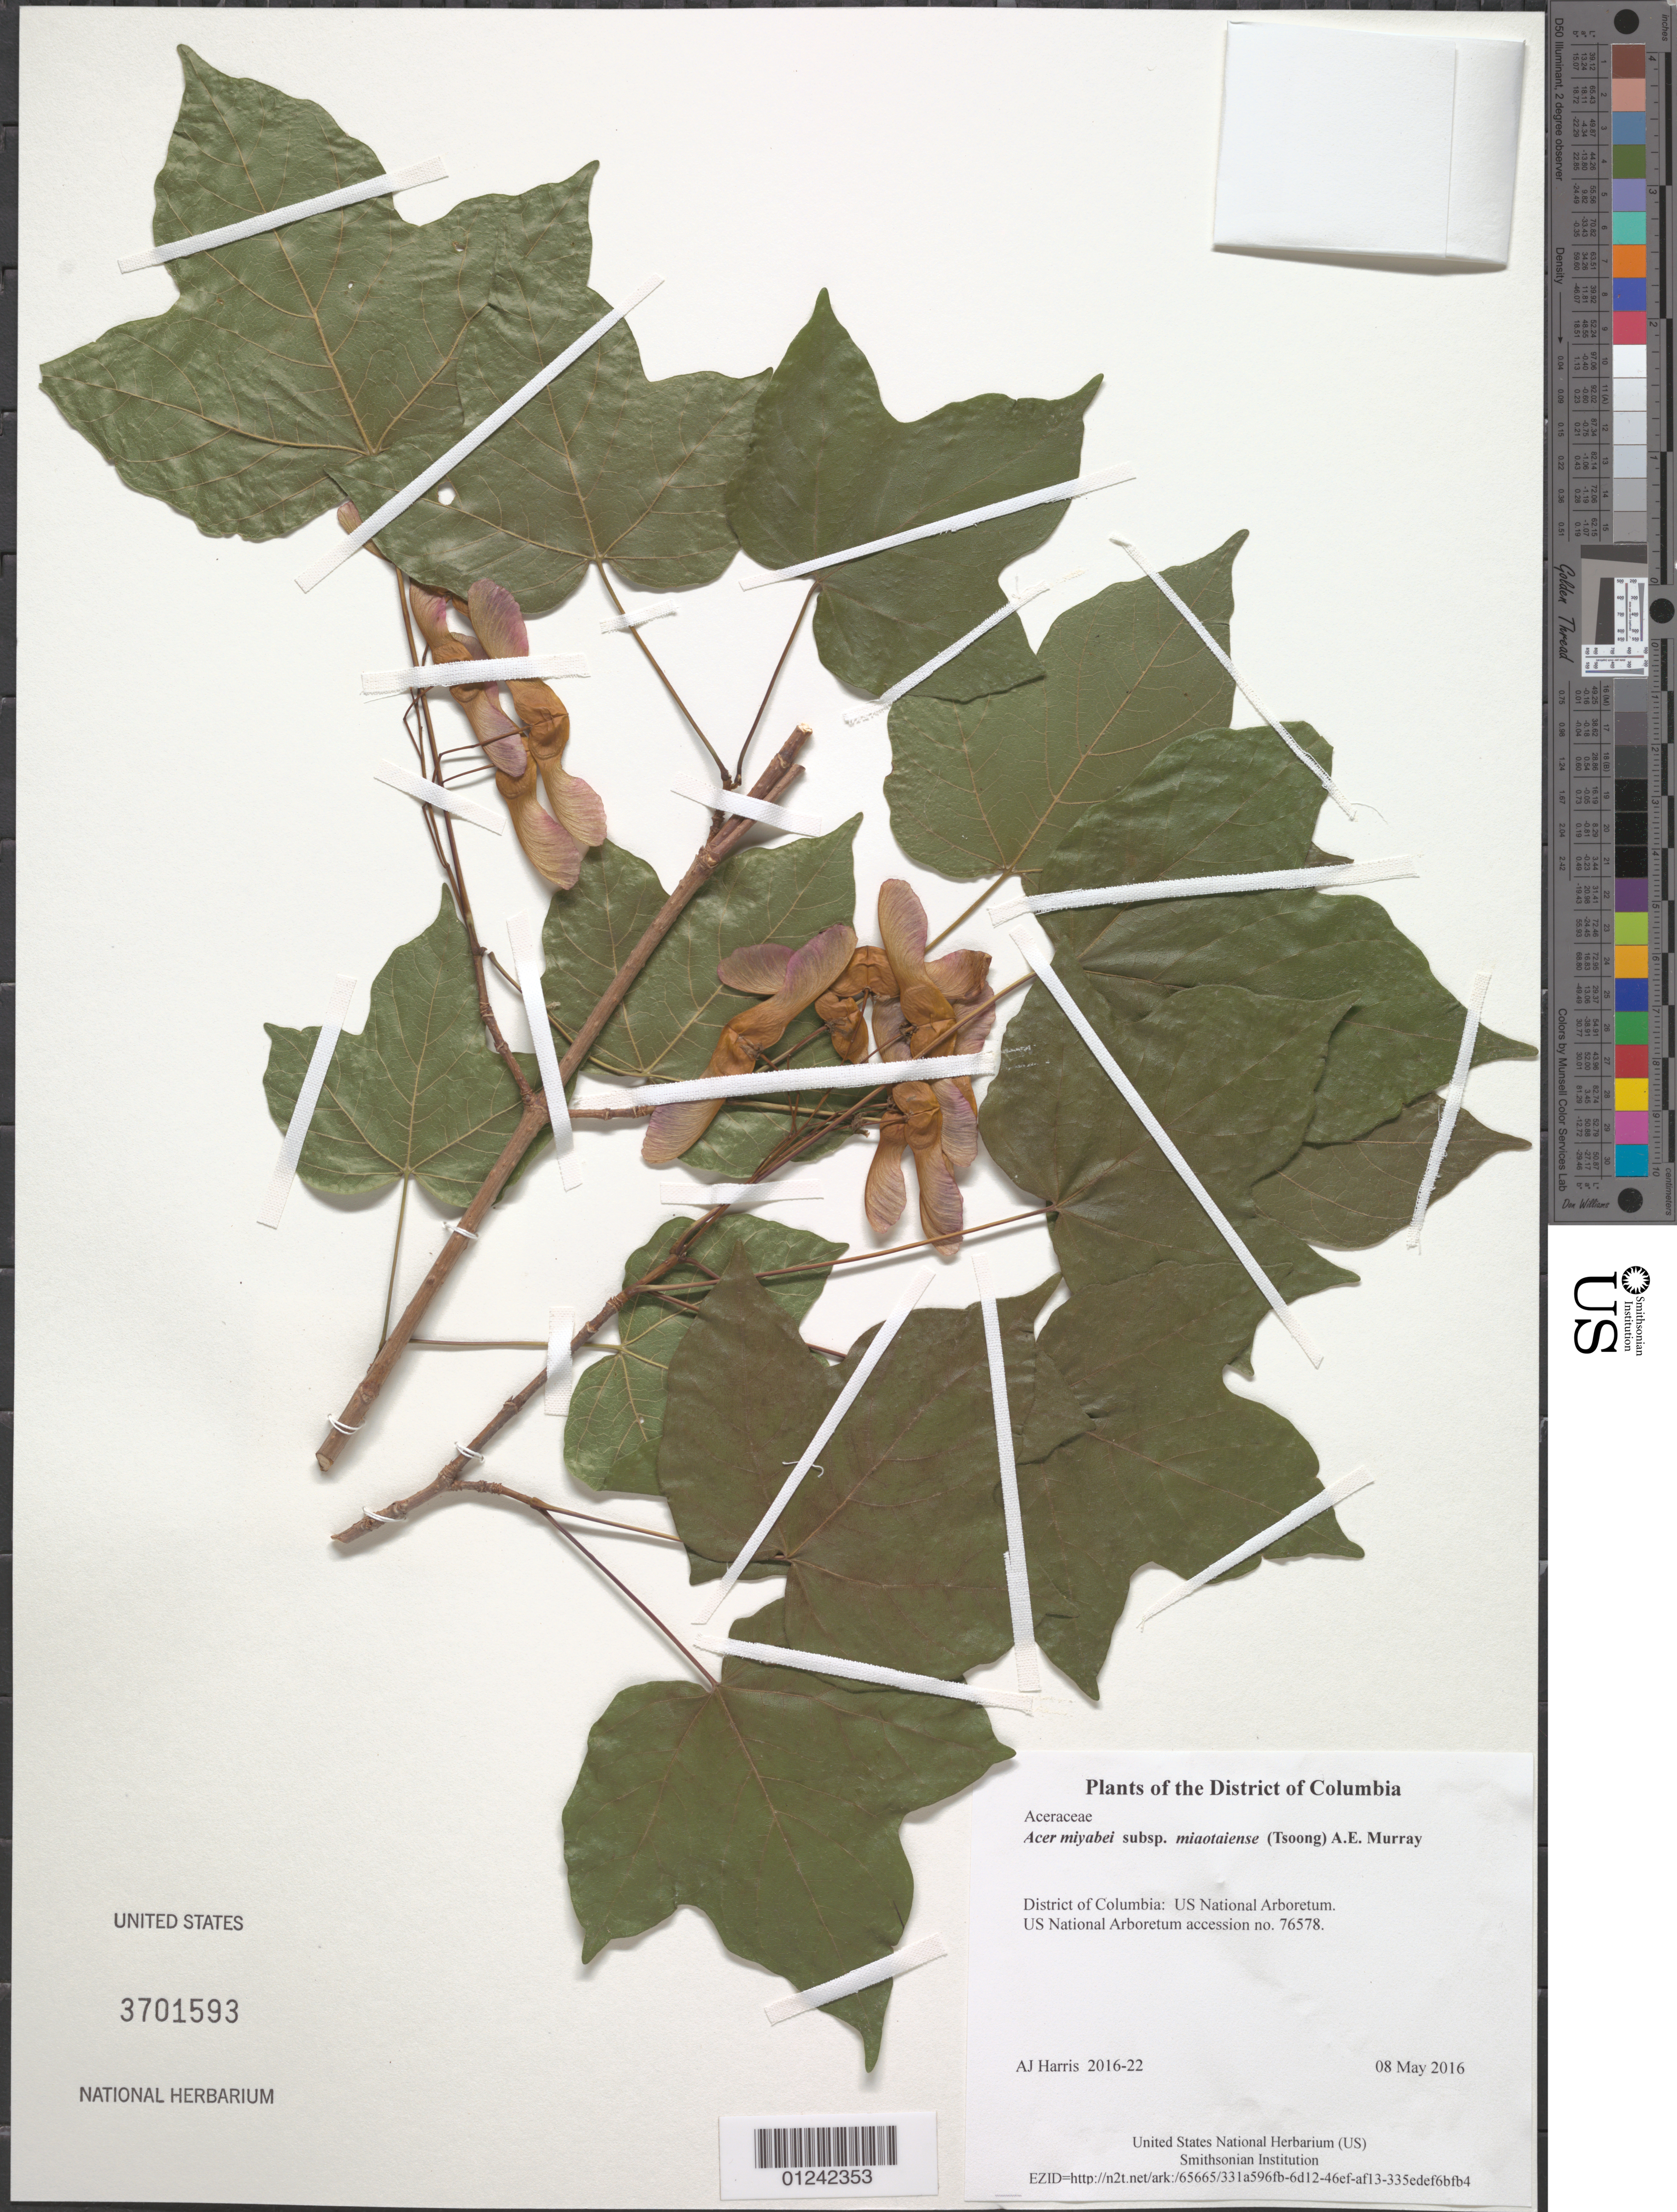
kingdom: Plantae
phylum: Tracheophyta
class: Magnoliopsida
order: Sapindales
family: Sapindaceae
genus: Acer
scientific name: Acer miyabei subsp. miaotaiense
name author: (P.C. Tsoong) A.E. Murray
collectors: A. J. Harris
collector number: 2016-22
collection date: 2016-05-08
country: United States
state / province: District of Columbia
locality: US National Arboretum.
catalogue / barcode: US 3701593